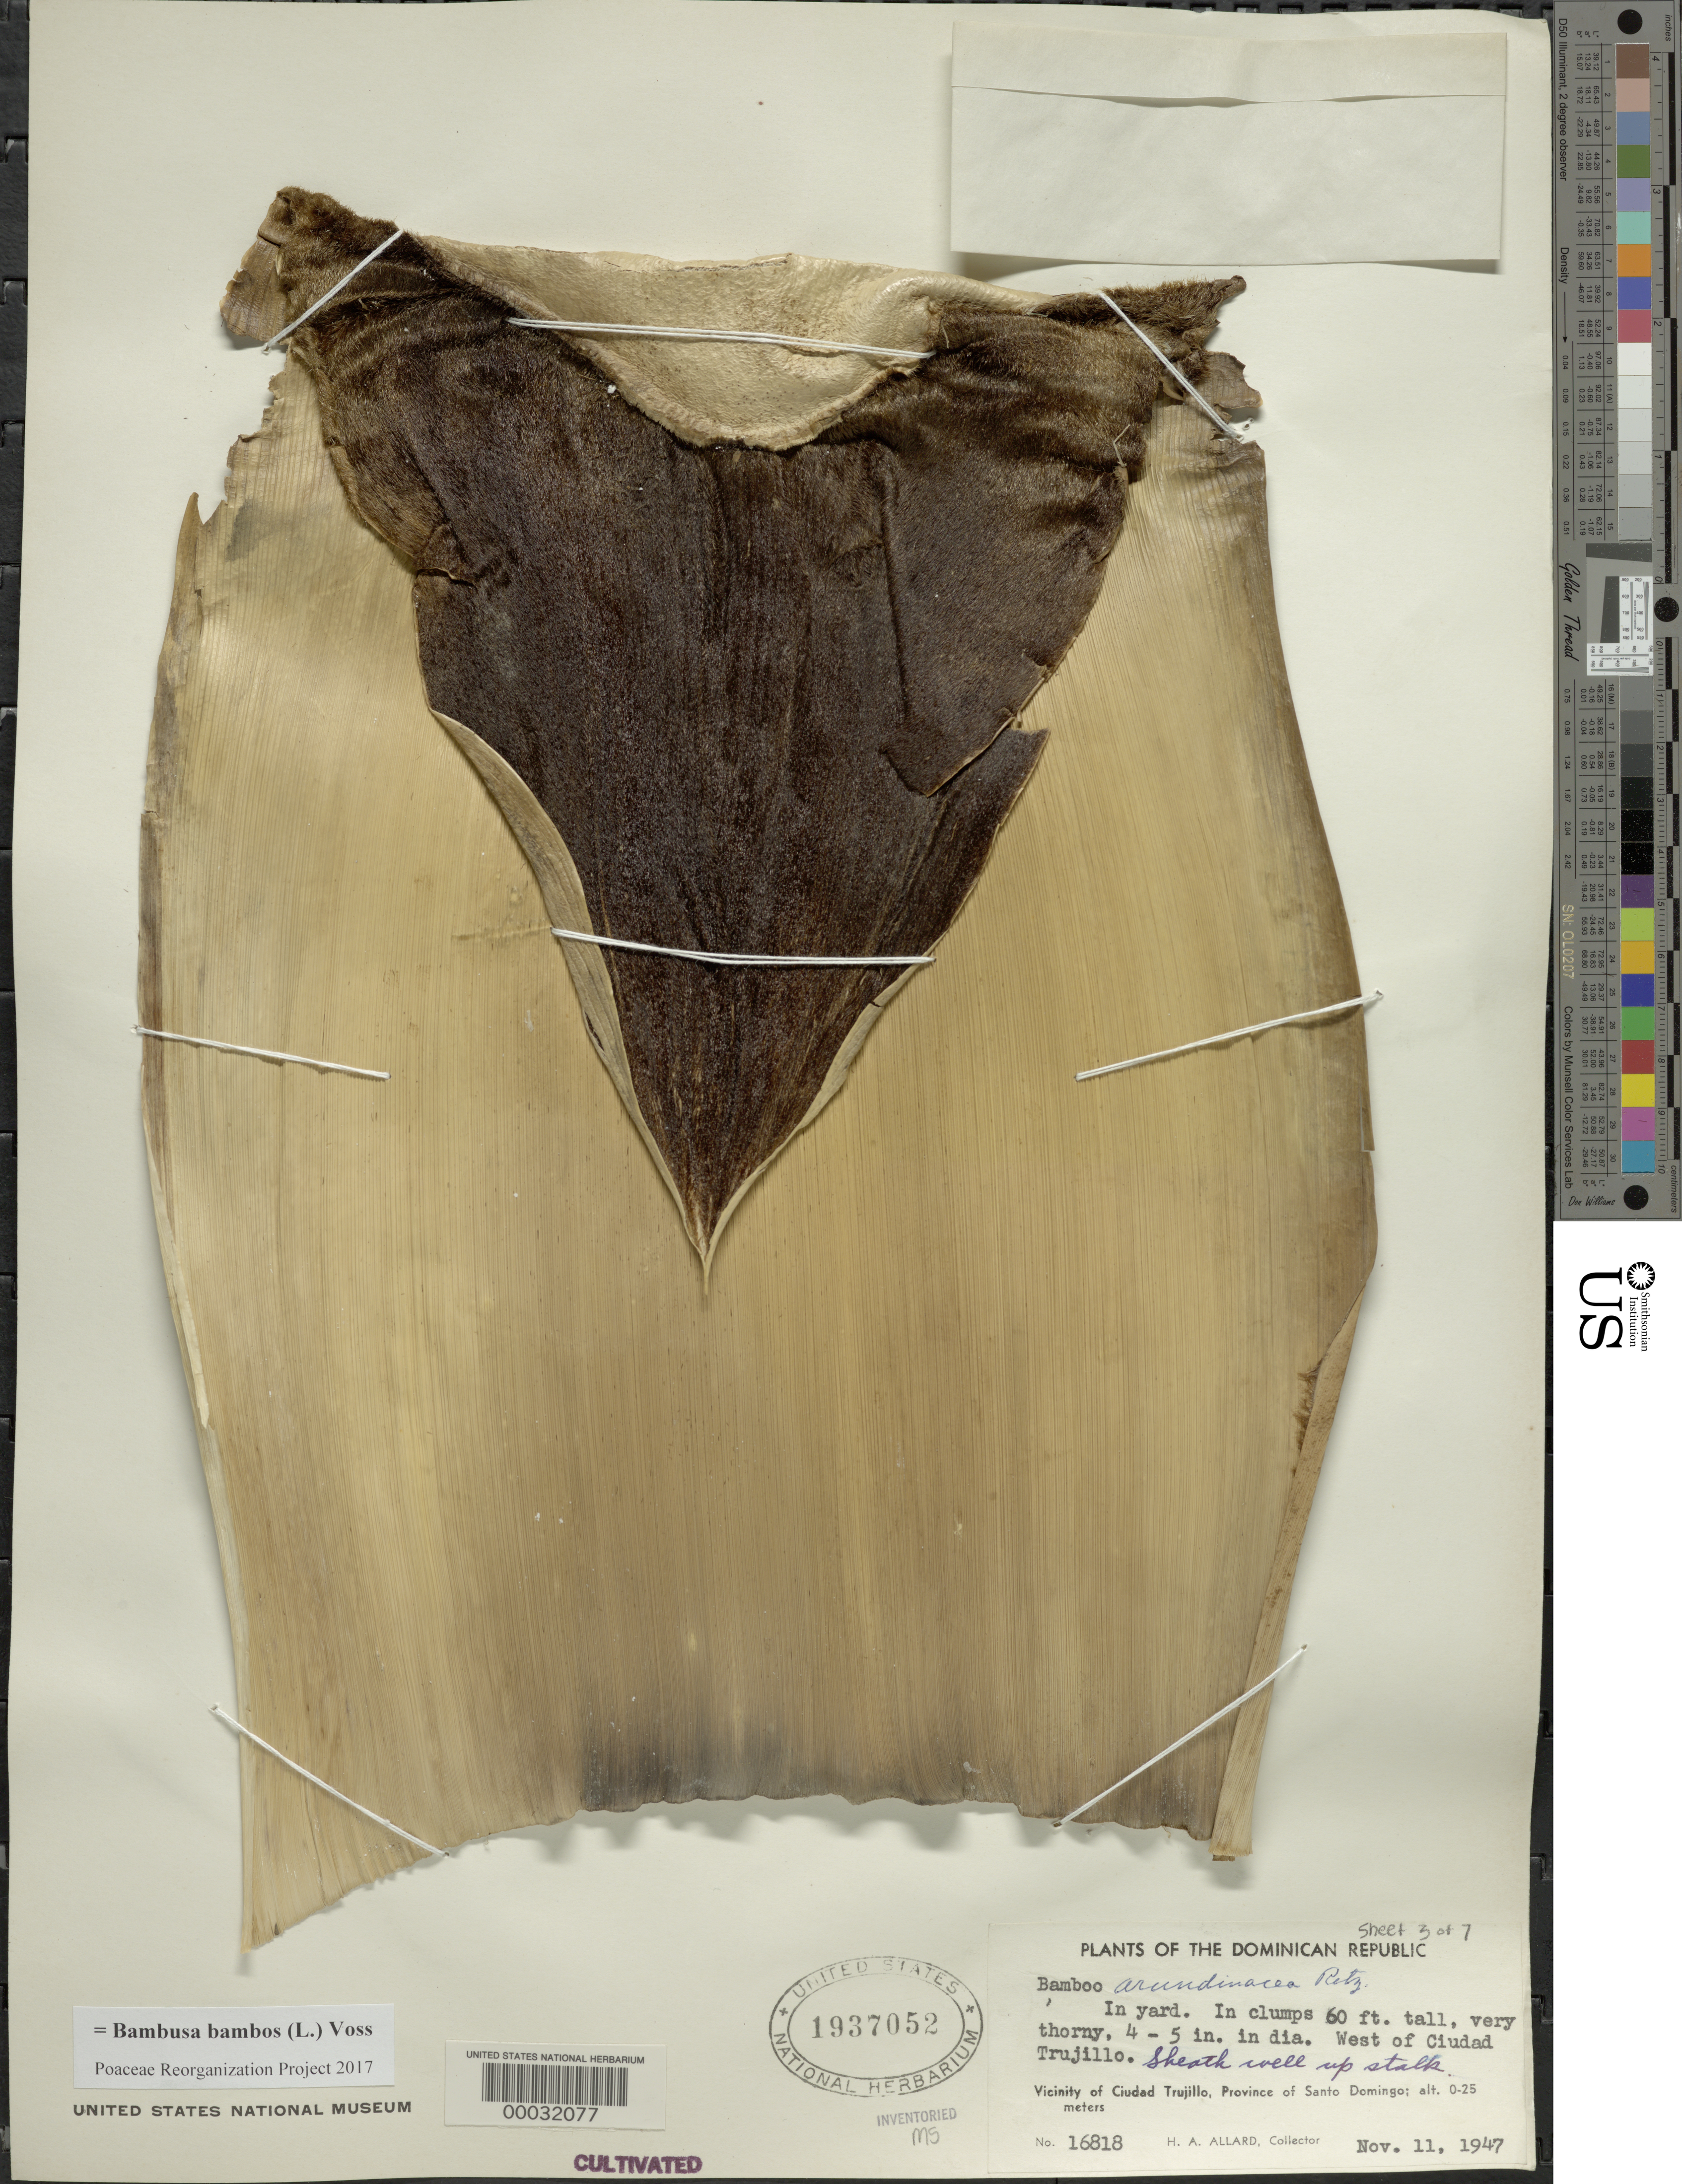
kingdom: Plantae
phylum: Tracheophyta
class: Liliopsida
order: Poales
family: Poaceae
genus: Bambusa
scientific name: Bambusa bambos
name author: (L.) Voss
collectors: H. A. Allard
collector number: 16818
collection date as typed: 11 Nov 1947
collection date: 1947-11-11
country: Dominican Republic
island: Hispaniola Island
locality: Ciudad trujillo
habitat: in yard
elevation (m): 25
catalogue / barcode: US 1937052